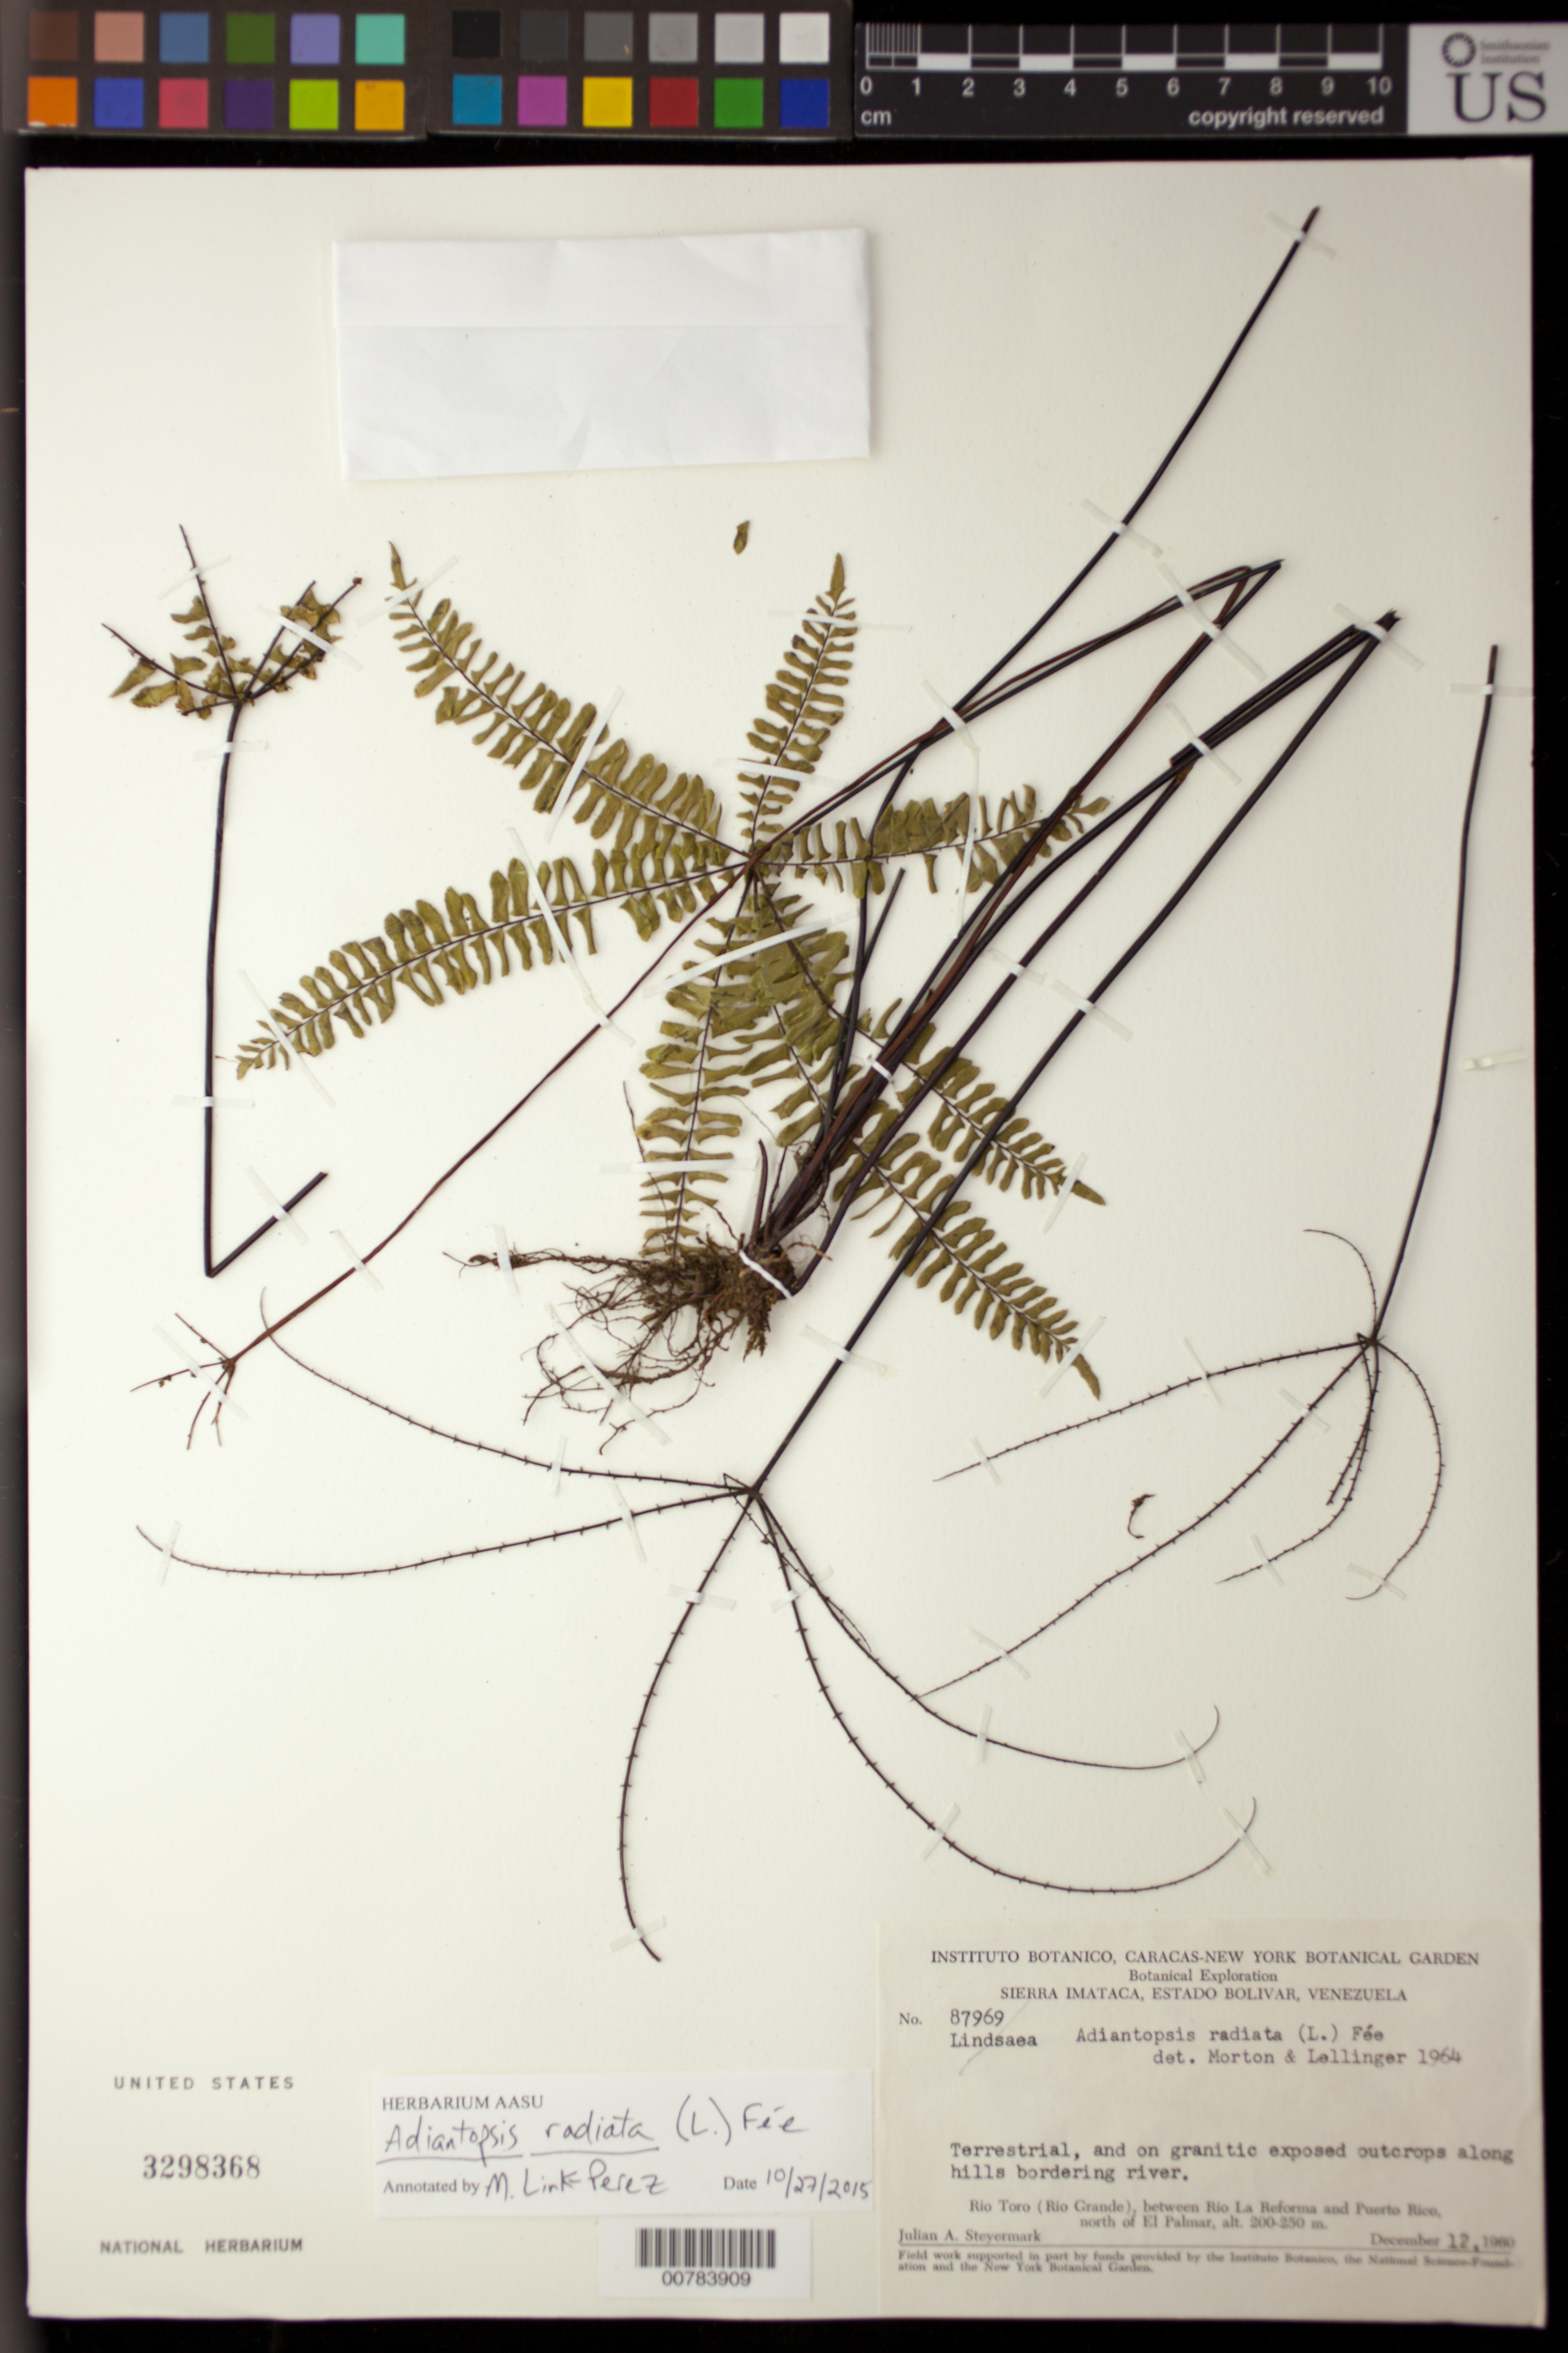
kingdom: Plantae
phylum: Tracheophyta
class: Polypodiopsida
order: Polypodiales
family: Pteridaceae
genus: Adiantopsis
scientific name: Adiantopsis radiata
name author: (L.) Fée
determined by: Morton, C. V.; Lellinger, D. B.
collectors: J. Steyermark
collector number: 87969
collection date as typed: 12-Dec-60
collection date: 1960-12-12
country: Venezuela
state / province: Bolívar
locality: Sierra Imataca; Cerro La Reforma, above junction with Río Reforma with Río Toro (Río Grande), between Río La Reforma and Puerto Rico, N of El Palmar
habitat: Granitic exposed outcrops along hills bordering river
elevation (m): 200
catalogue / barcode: US 3298368